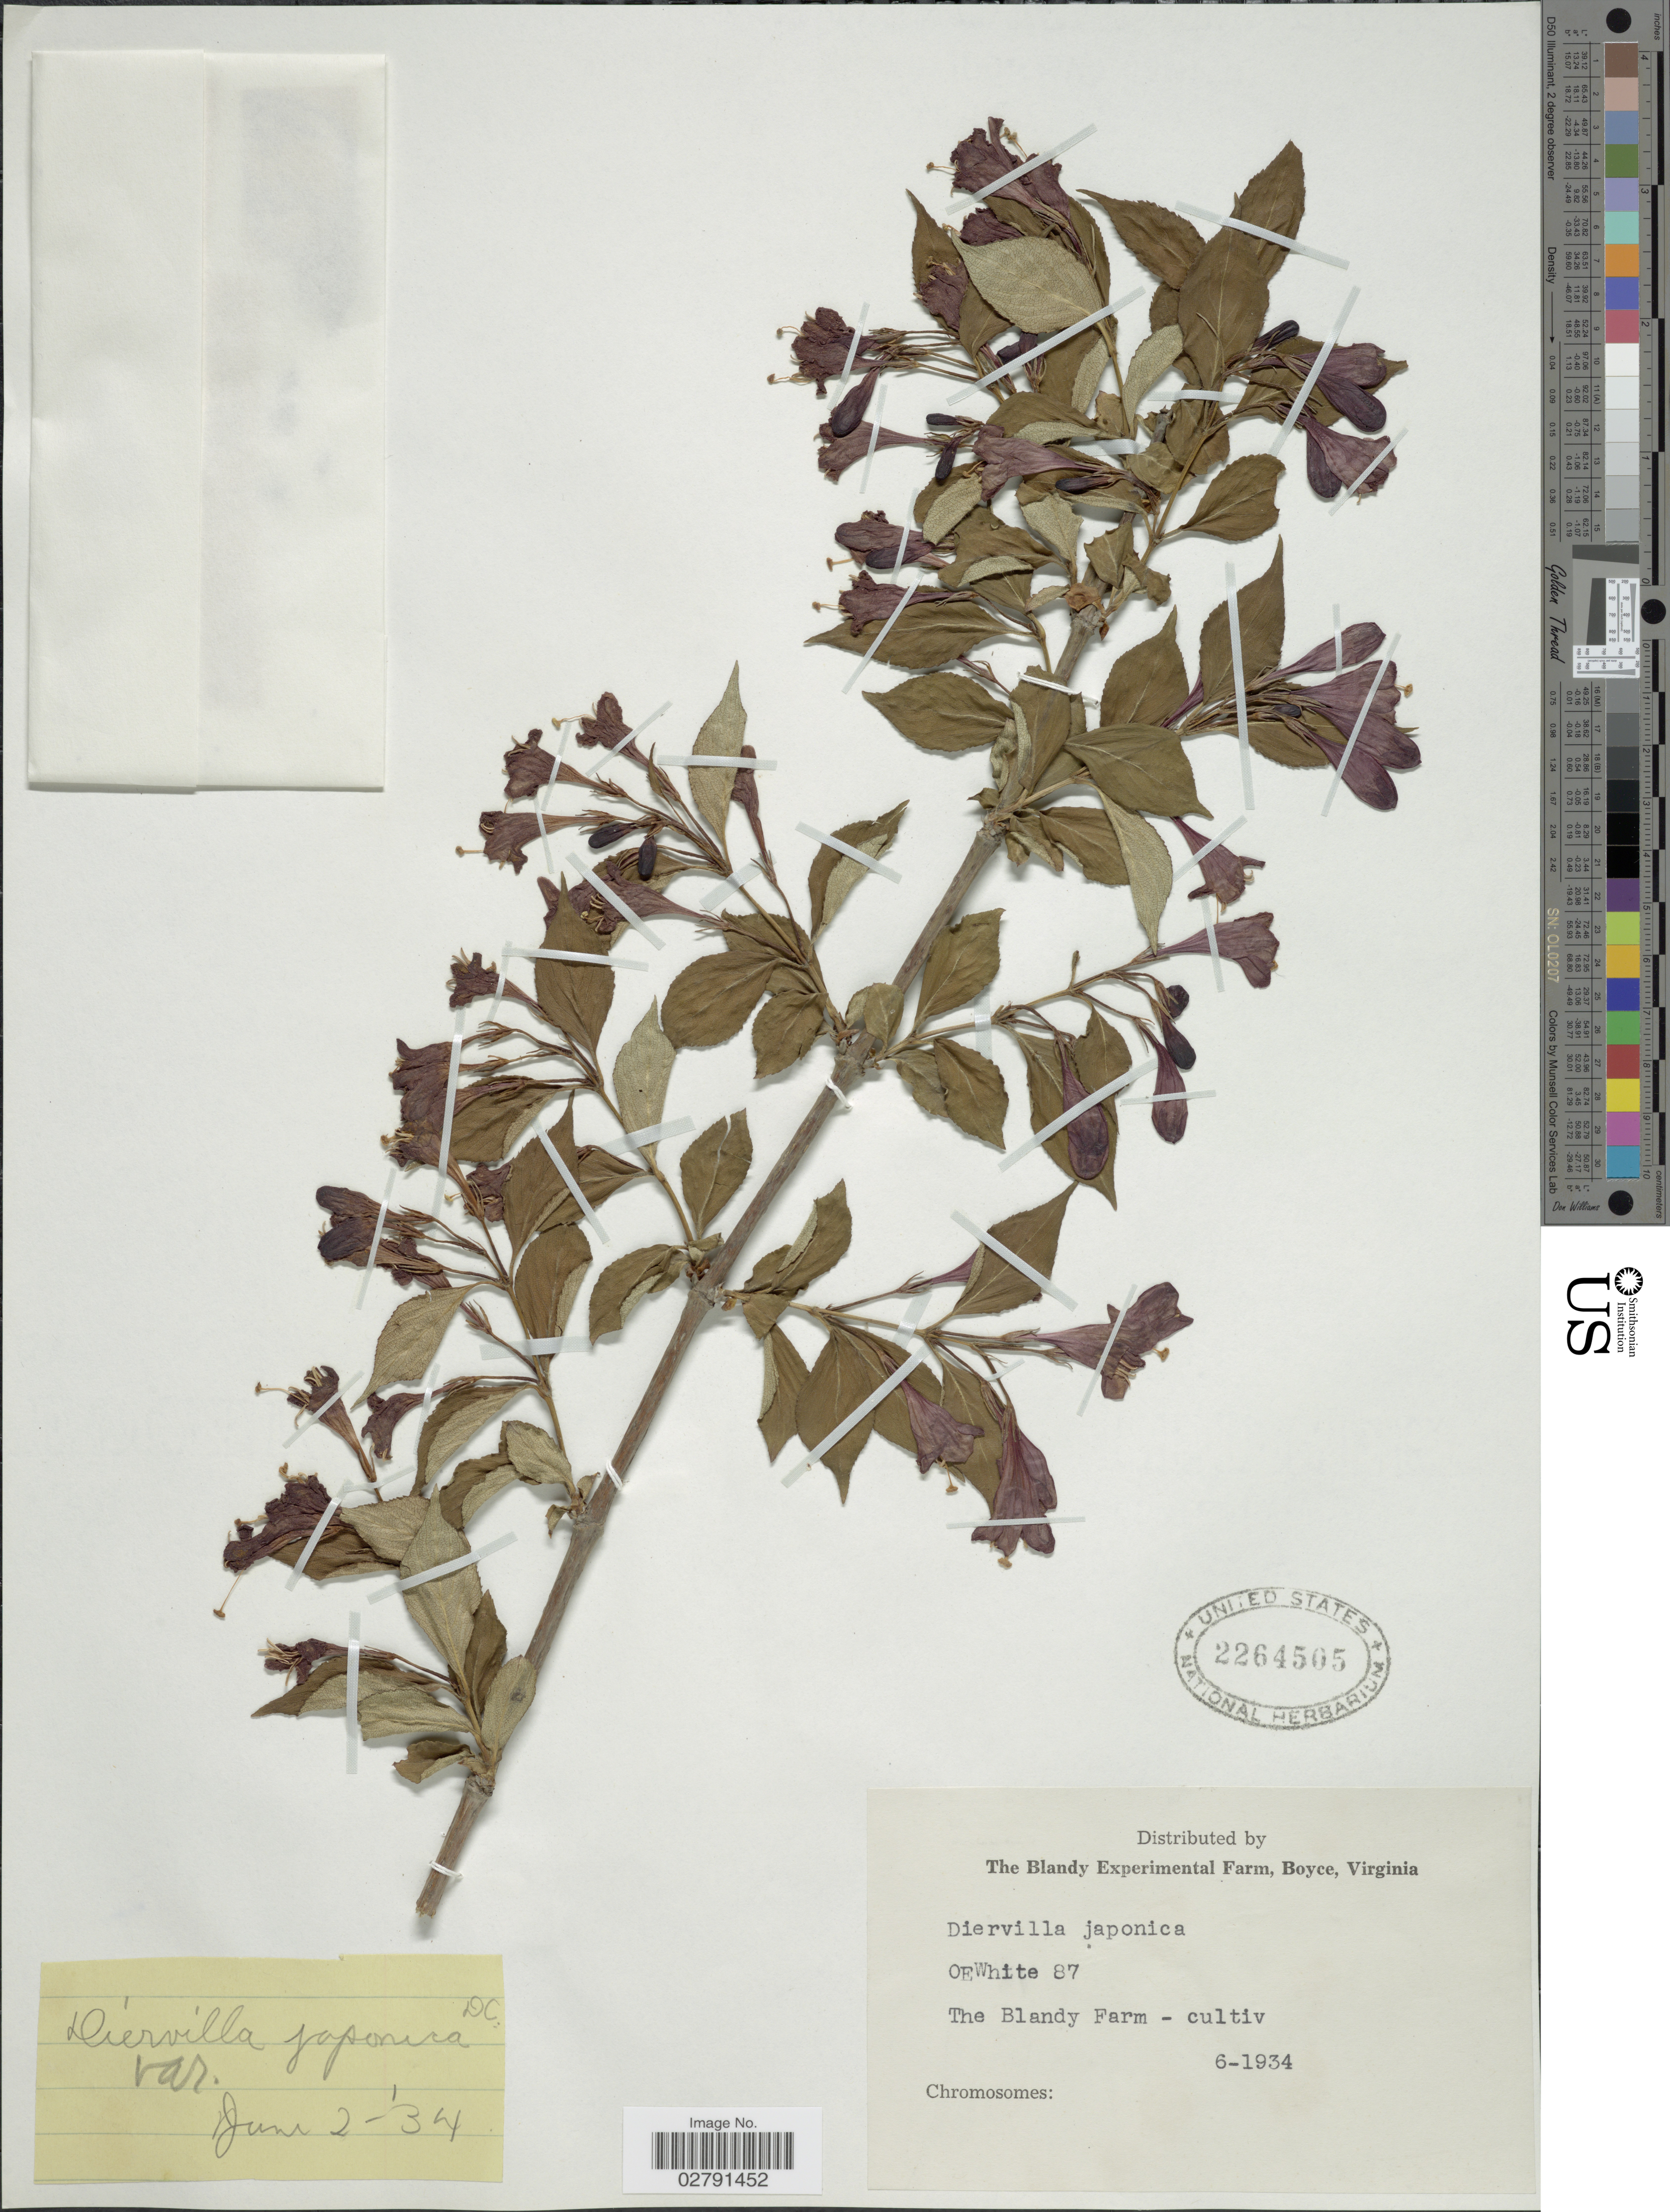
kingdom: Plantae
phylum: Tracheophyta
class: Magnoliopsida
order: Dipsacales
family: Caprifoliaceae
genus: Diervilla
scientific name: Diervilla japonica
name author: (Thunb.) DC.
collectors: O. E. White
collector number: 87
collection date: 1934-06-02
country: United States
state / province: Virginia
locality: The Blandy Farm.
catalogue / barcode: US 2264505